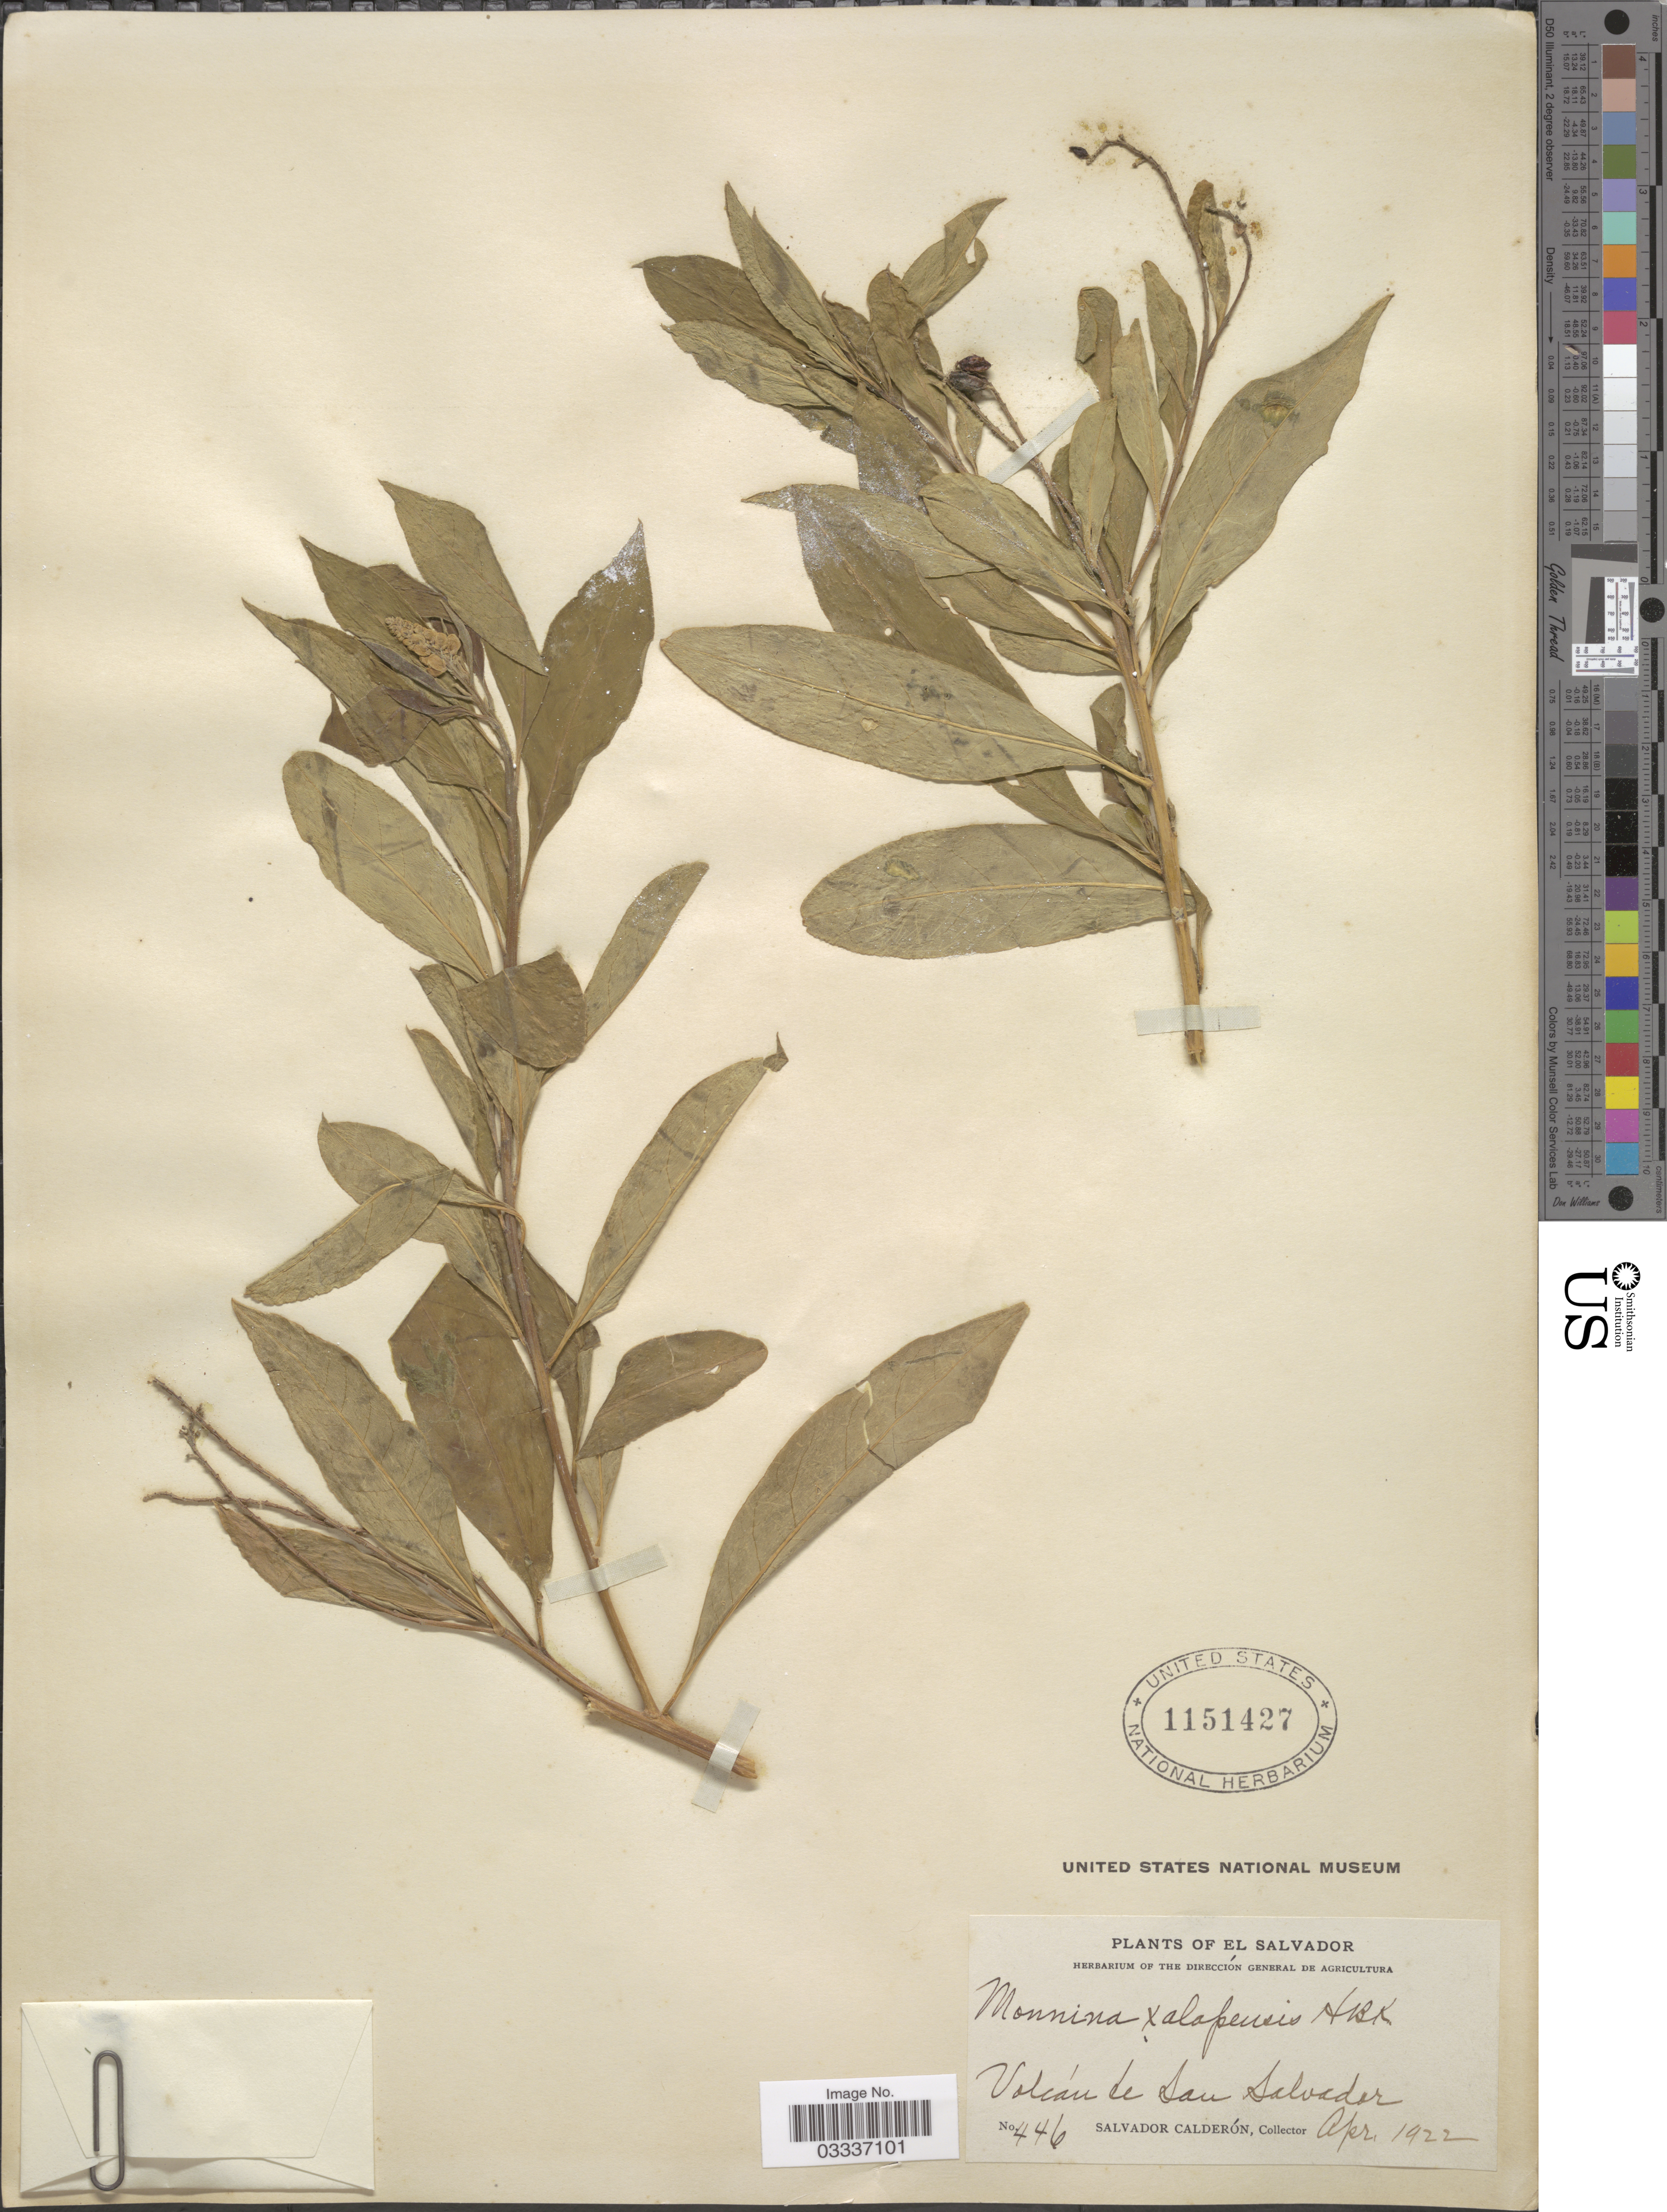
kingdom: Plantae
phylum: Tracheophyta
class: Magnoliopsida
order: Fabales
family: Polygalaceae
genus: Monnina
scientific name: Monnina xalapensis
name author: Kunth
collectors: S. Calderón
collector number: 446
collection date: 1922-04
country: El Salvador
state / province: San Salvador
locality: Volcán de San Salvador.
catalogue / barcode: US 1151427